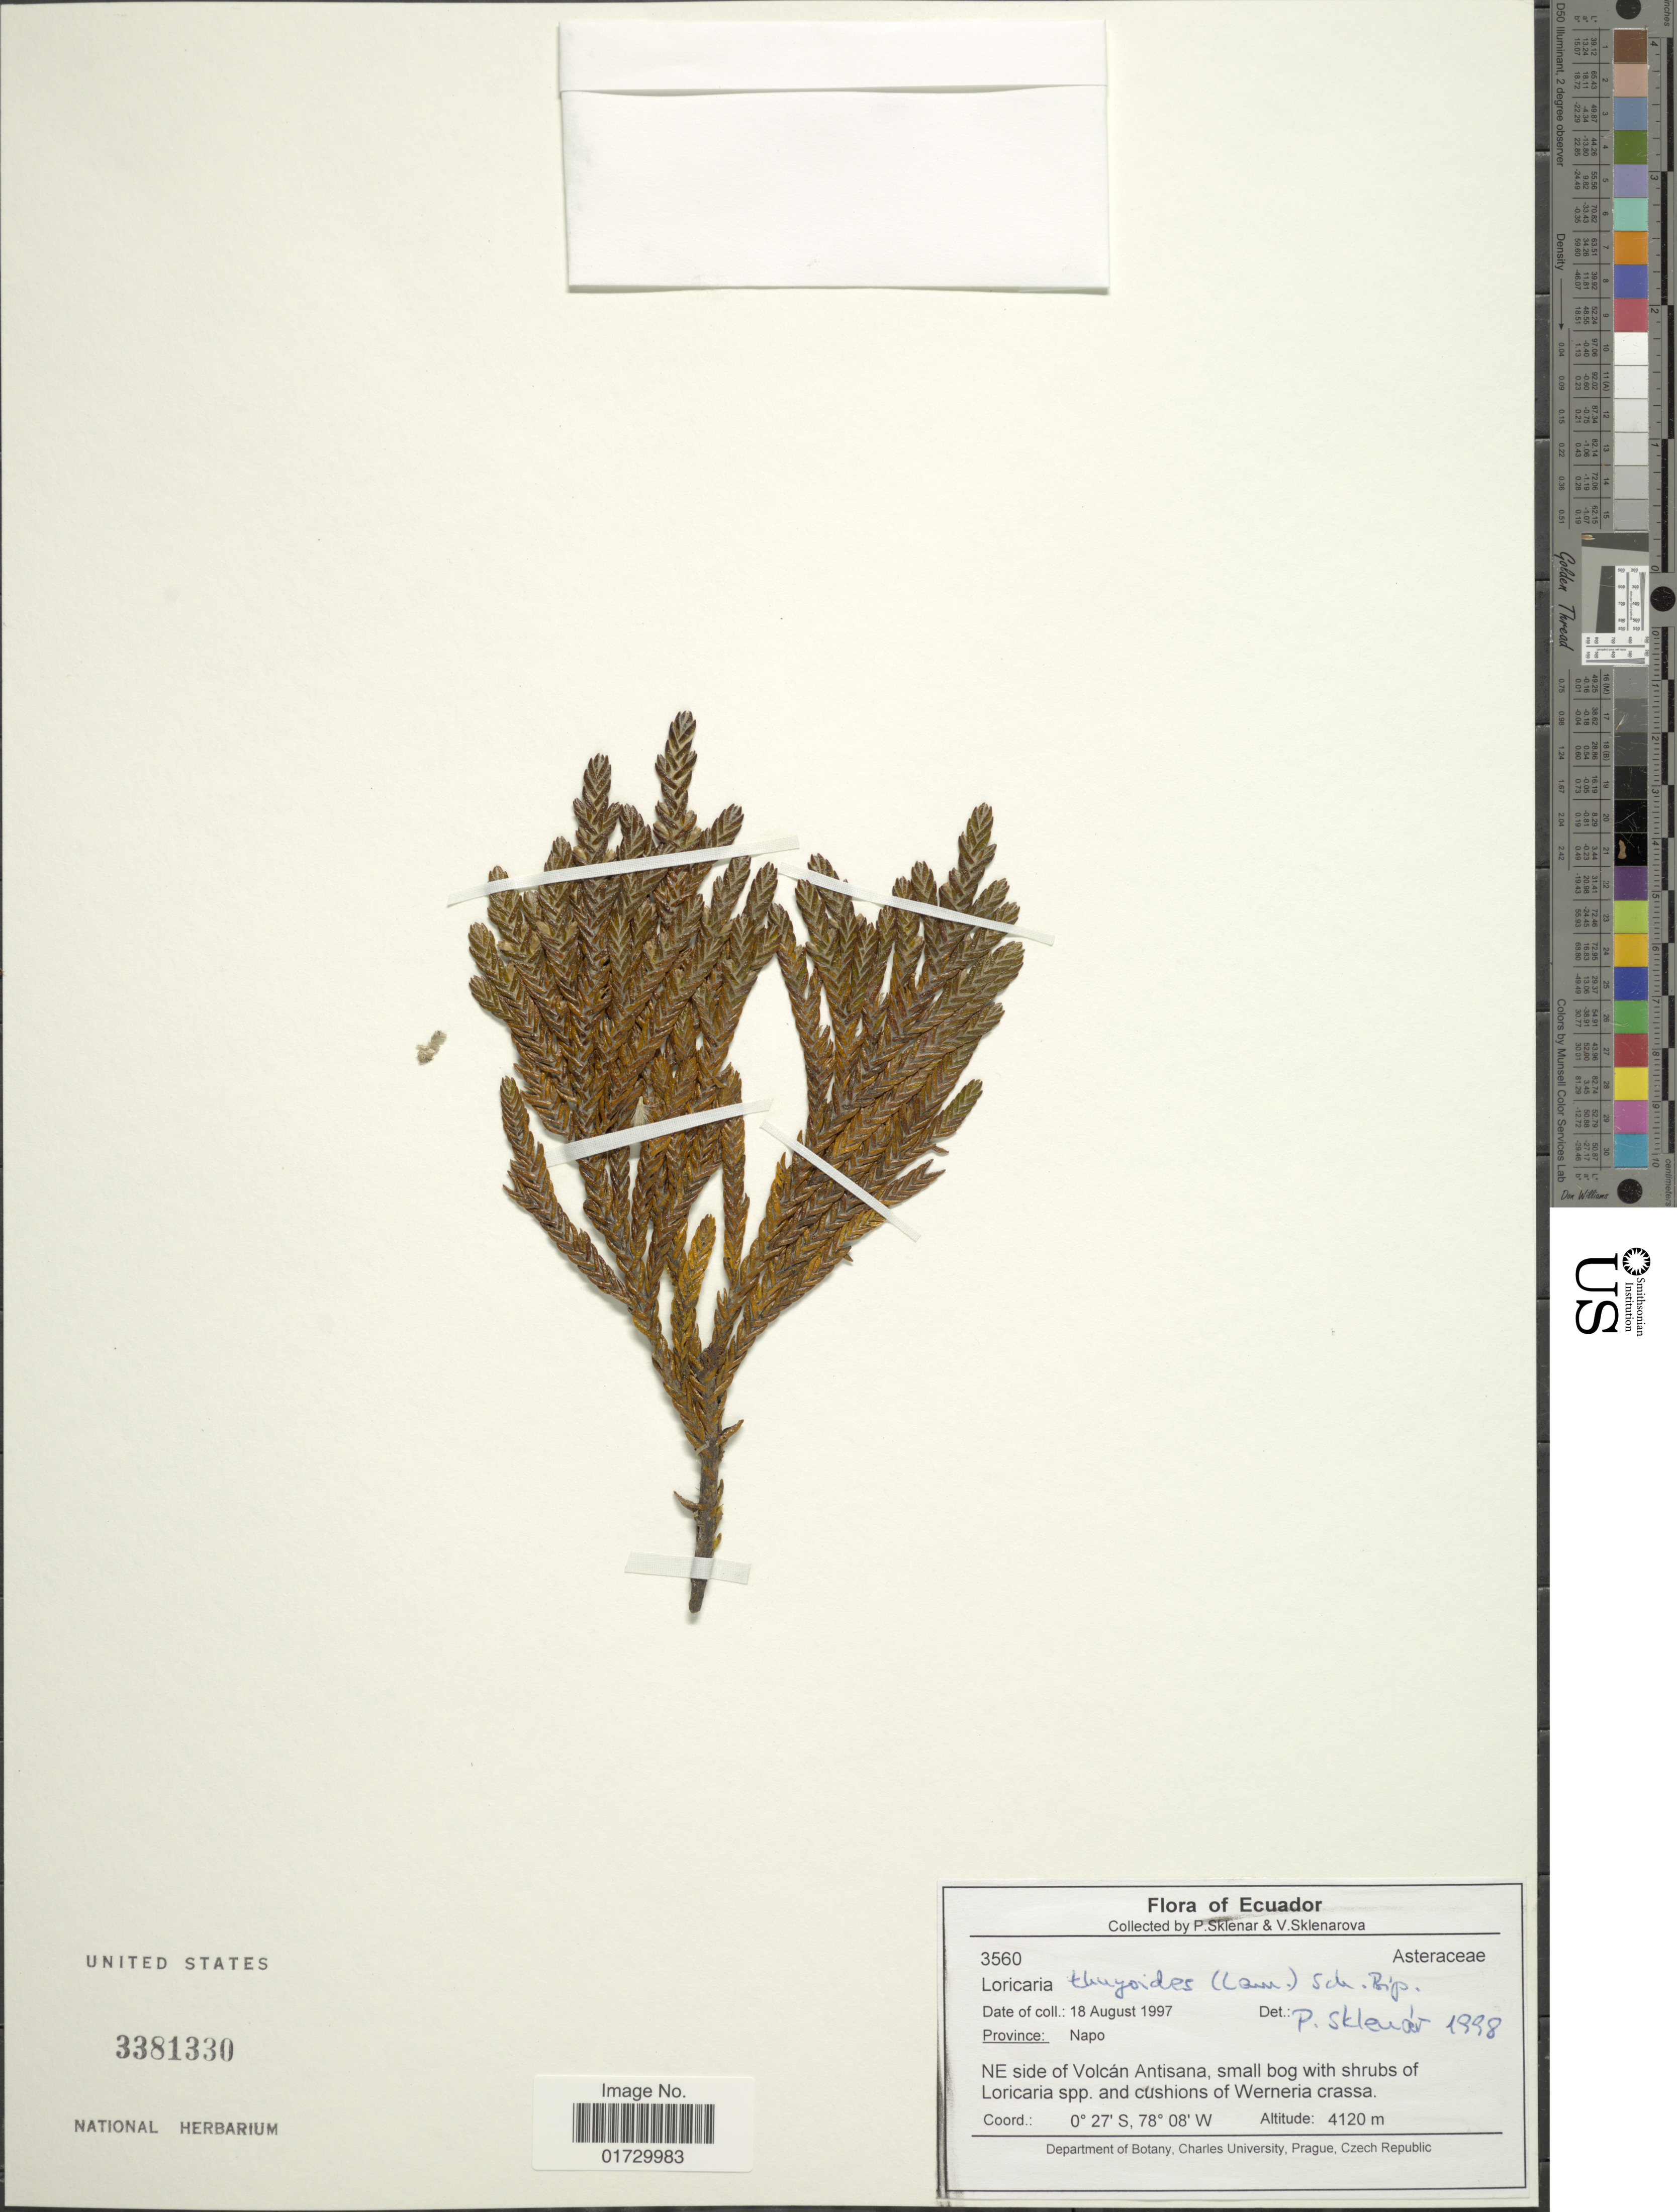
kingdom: Plantae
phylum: Tracheophyta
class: Magnoliopsida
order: Asterales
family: Asteraceae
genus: Loricaria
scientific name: Loricaria thuyoides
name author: (Lam.) Sch. Bip.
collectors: P. Sklenár & V. Kosteckova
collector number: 3560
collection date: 1997-08-18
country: Ecuador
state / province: Napo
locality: NE side of Volcan Antisana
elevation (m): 4120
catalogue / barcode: US 3381330